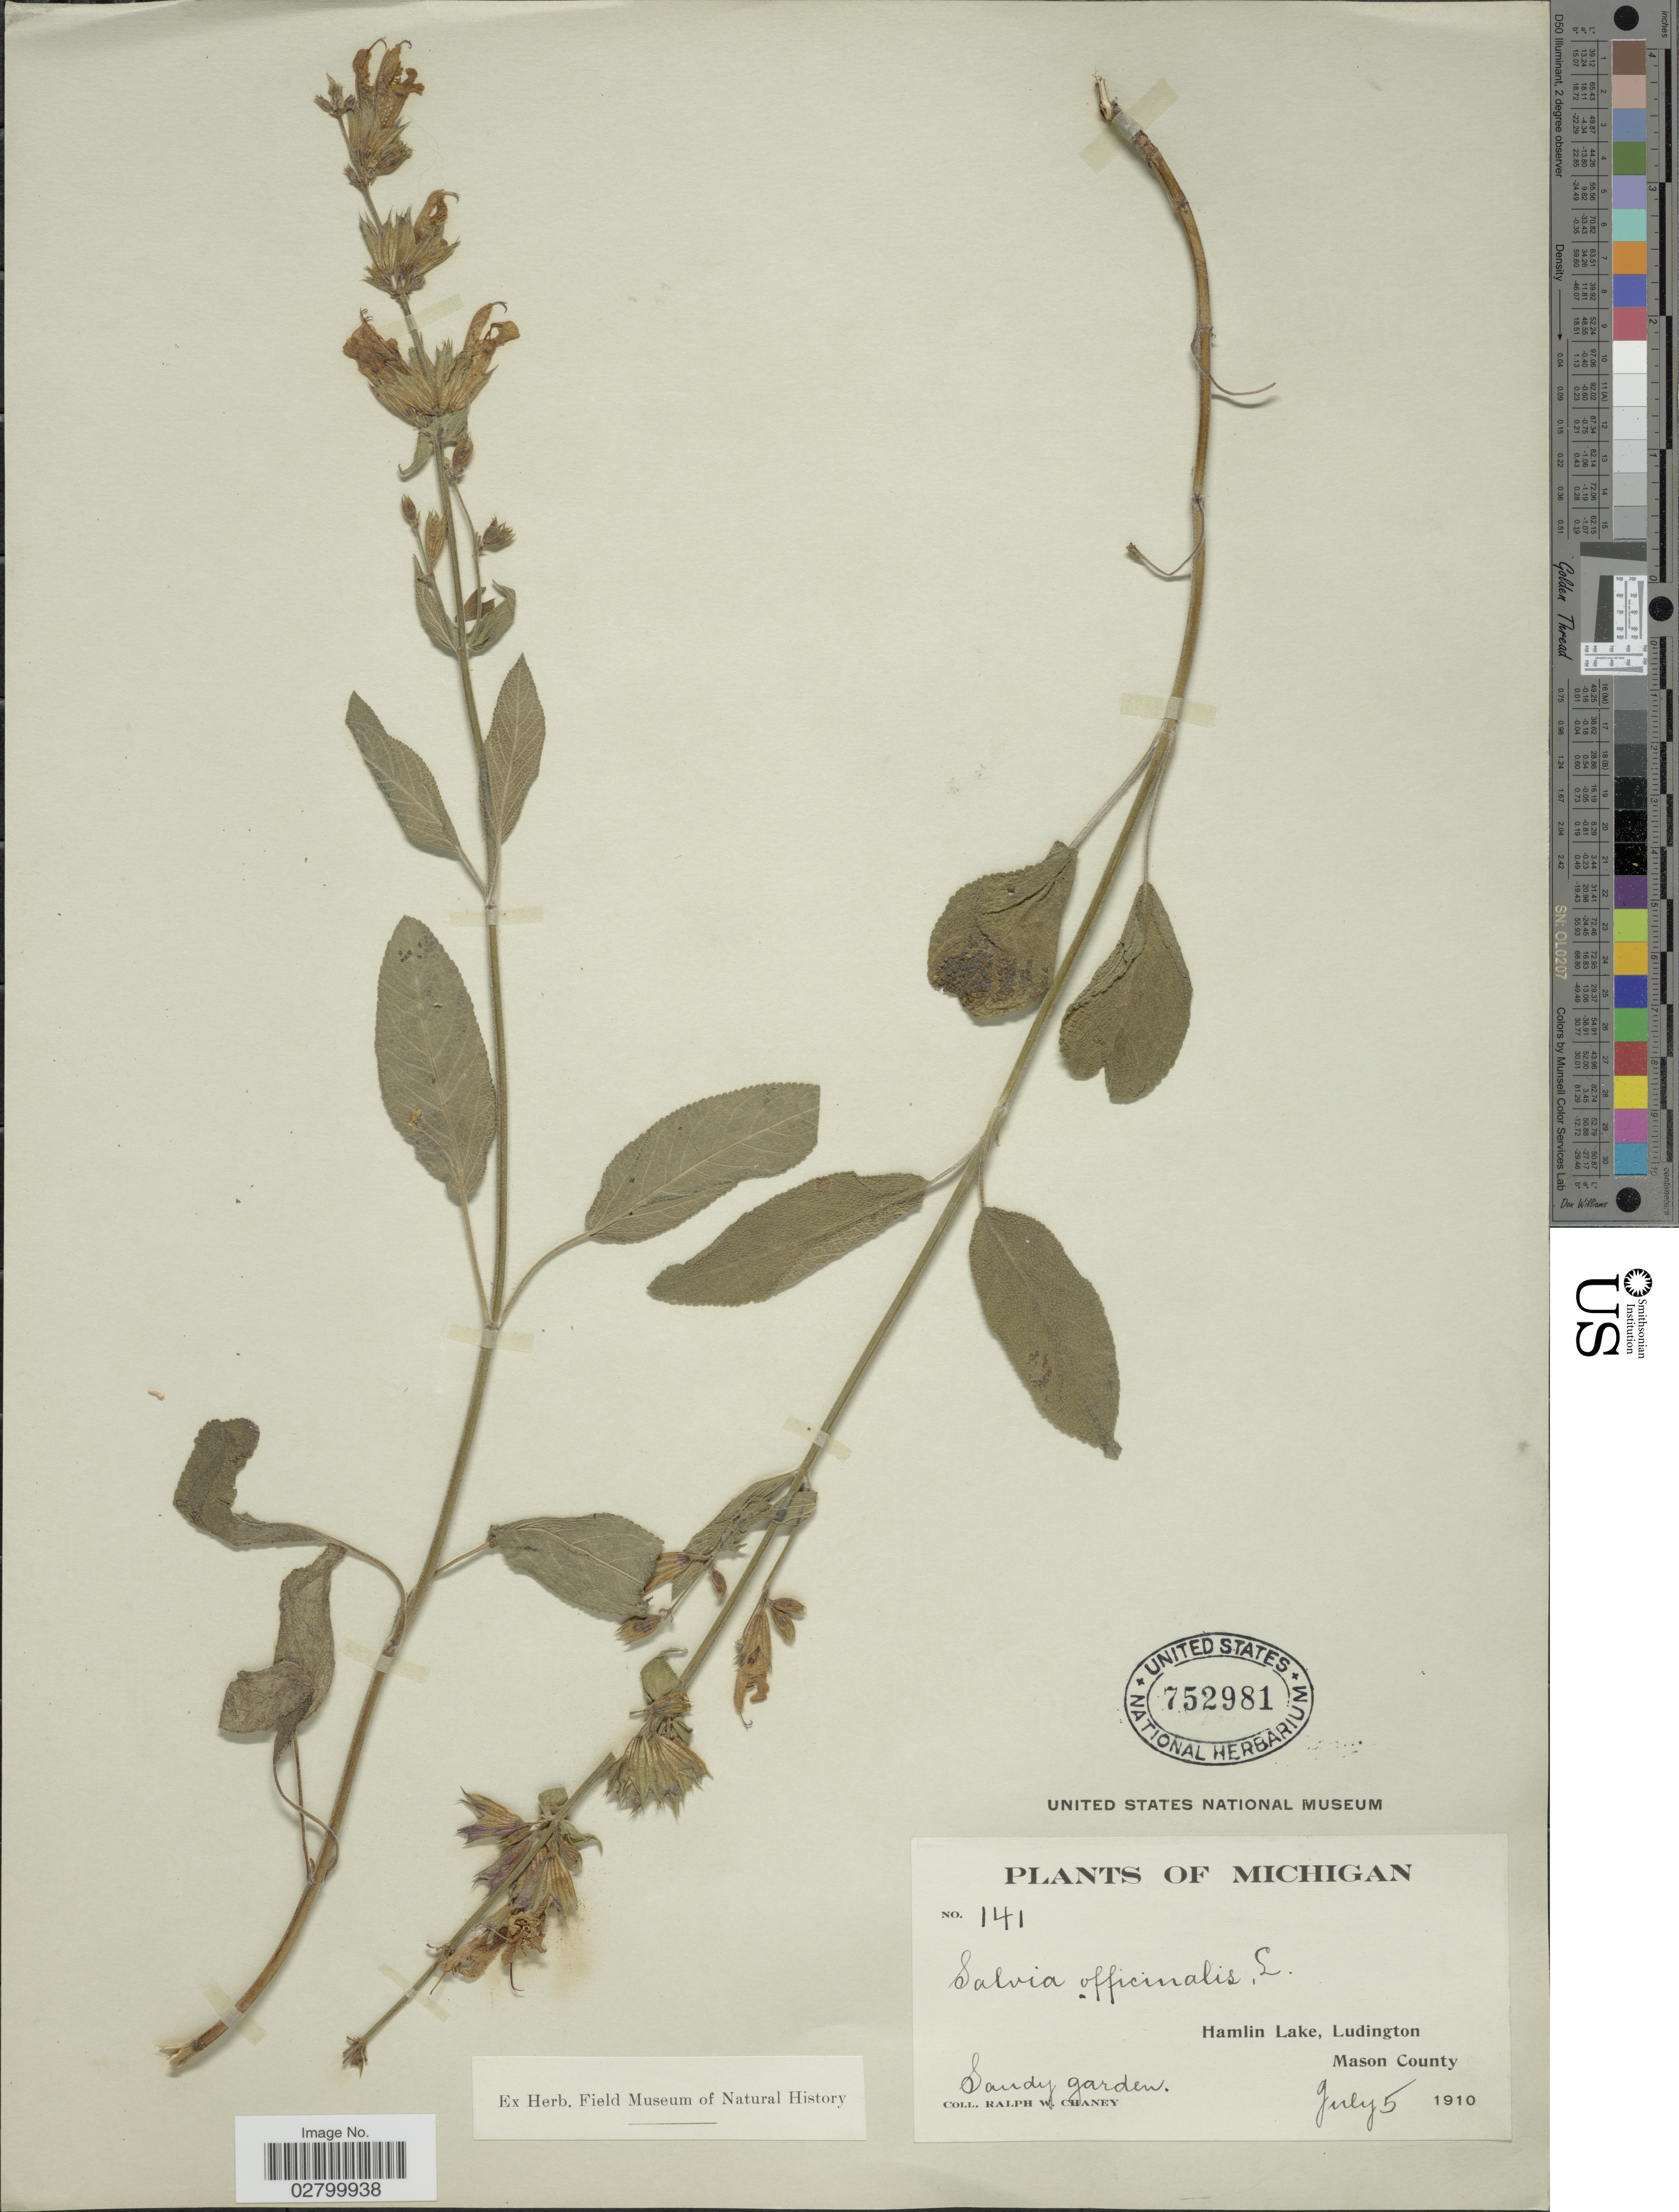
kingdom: Plantae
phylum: Tracheophyta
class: Magnoliopsida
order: Lamiales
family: Lamiaceae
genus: Salvia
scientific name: Salvia officinalis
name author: L.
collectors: R. Chaney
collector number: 141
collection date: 1910-07-05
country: United States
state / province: Michigan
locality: Hamlin Lake, Ludington. Mason County. Sandy garden.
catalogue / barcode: US 752981